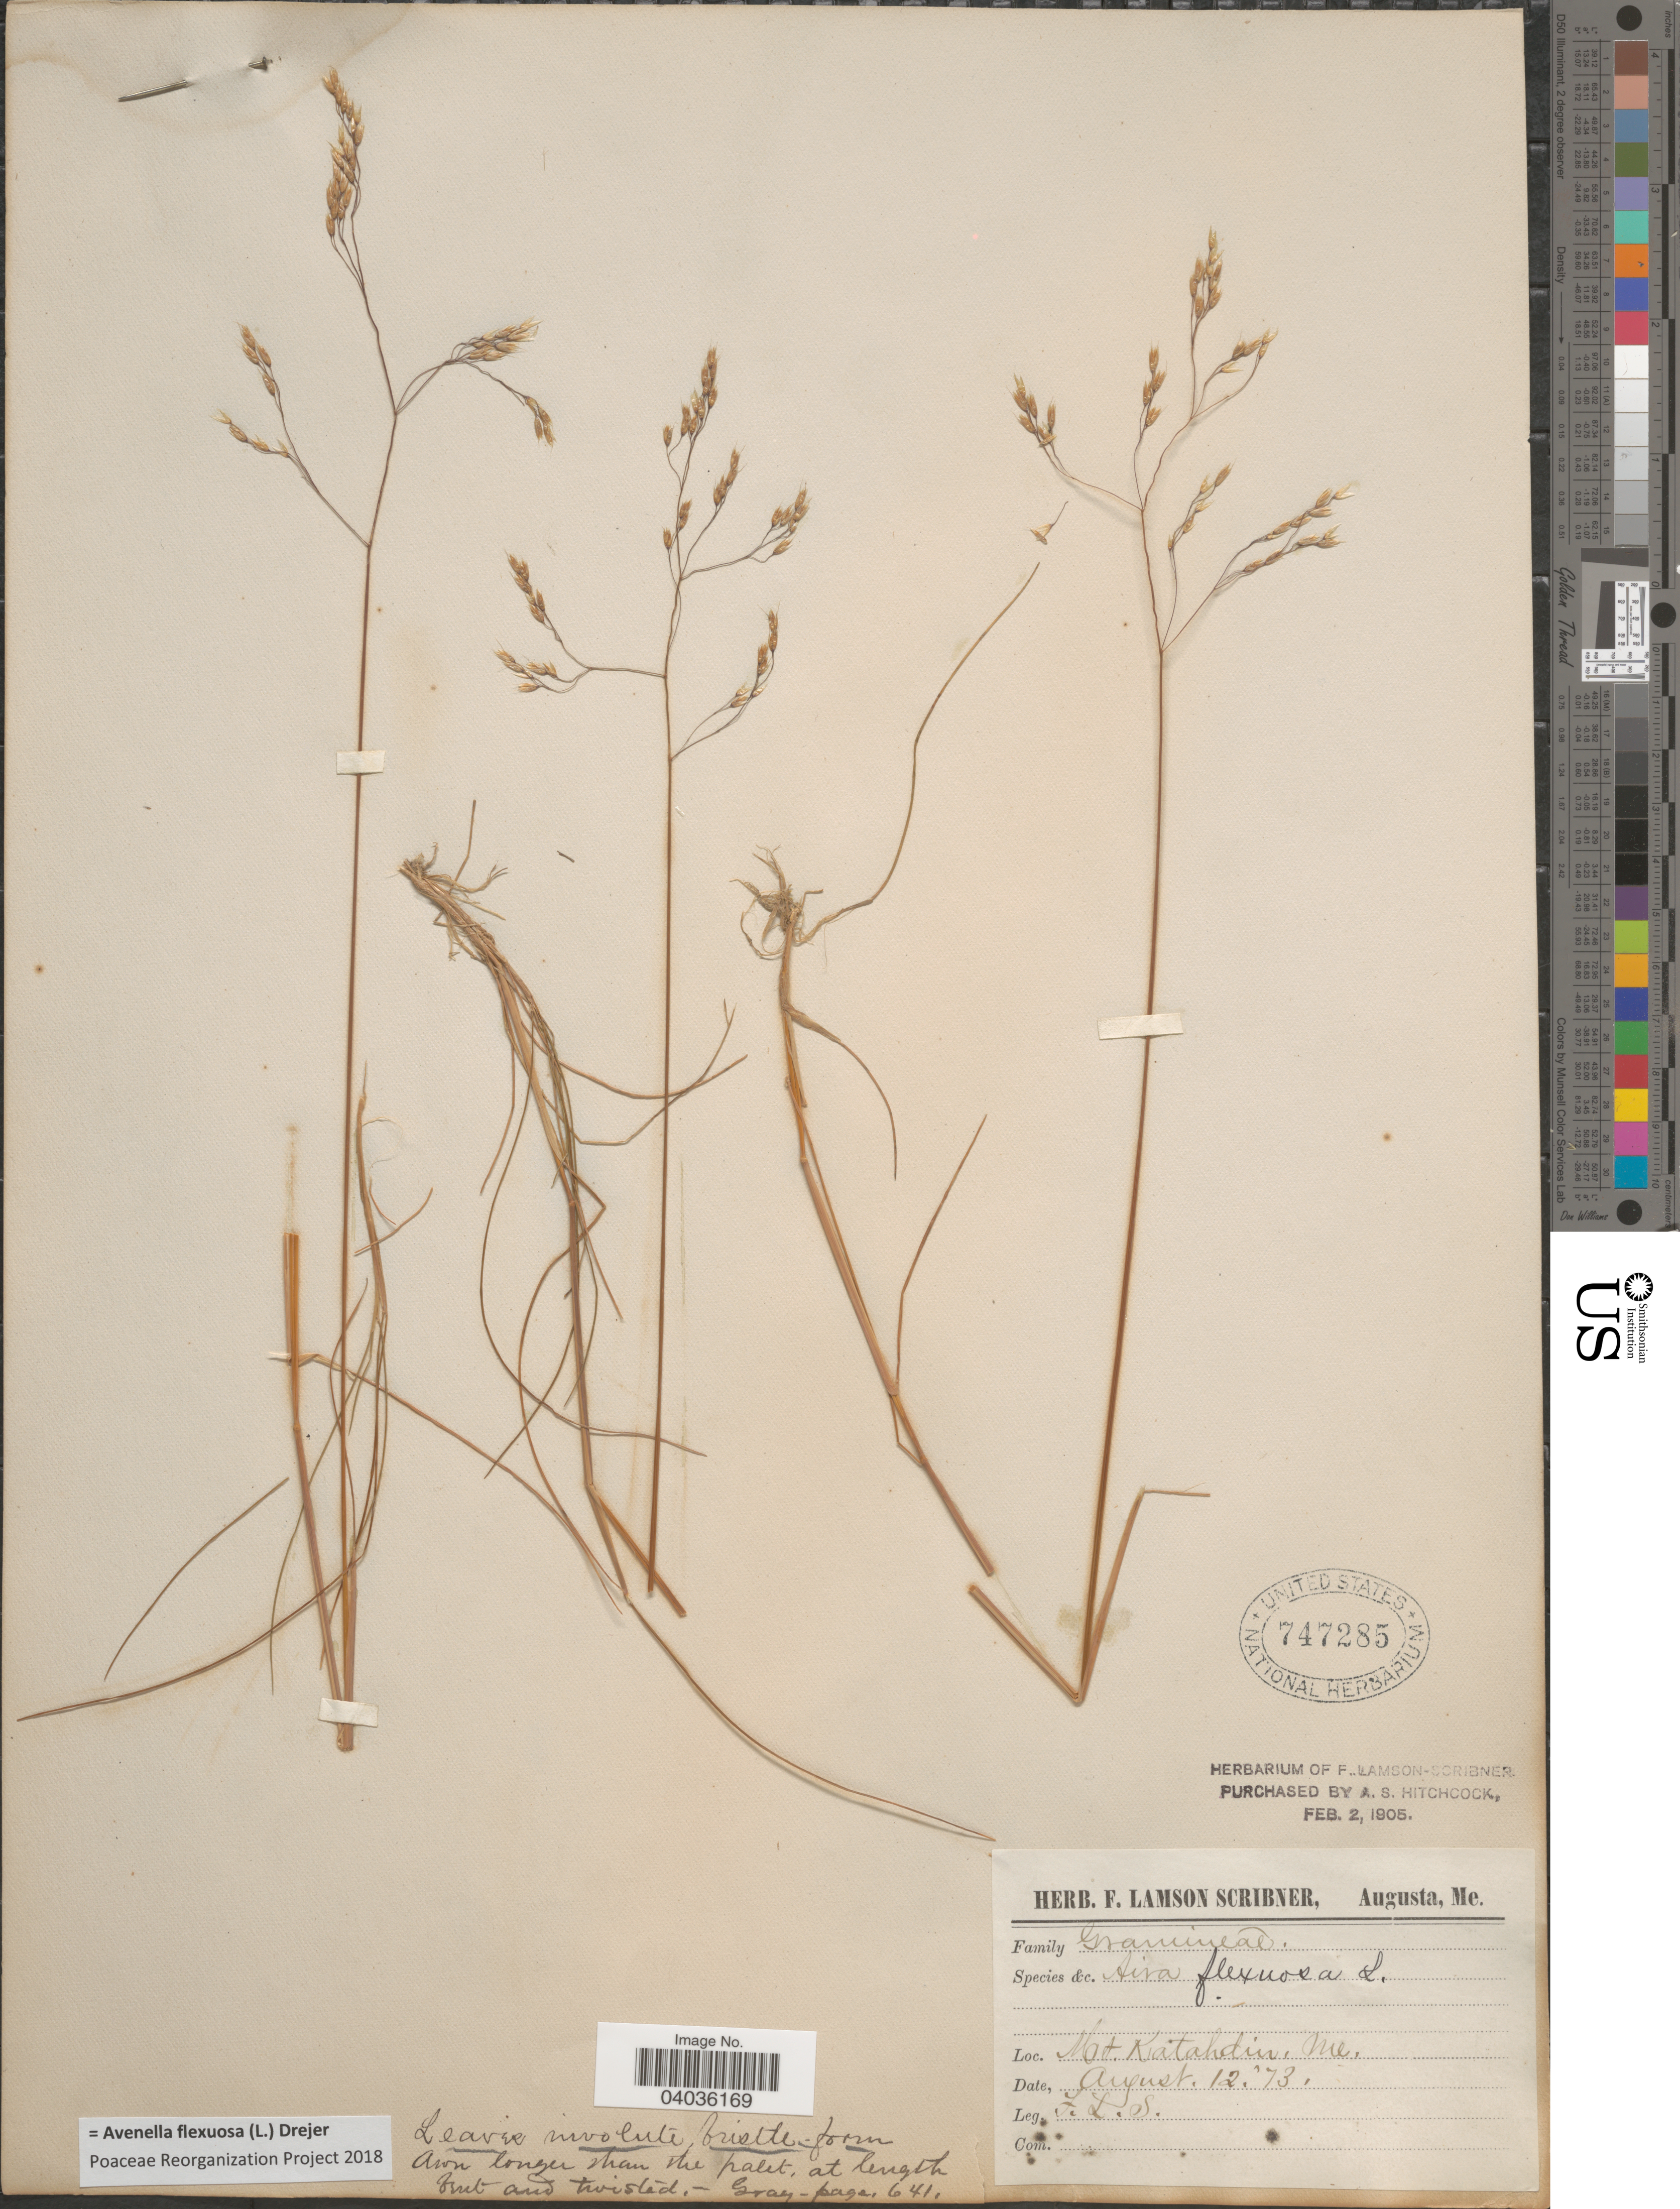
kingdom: Plantae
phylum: Tracheophyta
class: Liliopsida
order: Poales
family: Poaceae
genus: Avenella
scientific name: Avenella flexuosa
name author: (L.) Drejer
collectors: F. L. Scribner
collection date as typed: Transcribed d/m/y: 12/8/73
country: United States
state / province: Maine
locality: Mt. Katahdin.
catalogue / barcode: US 747285